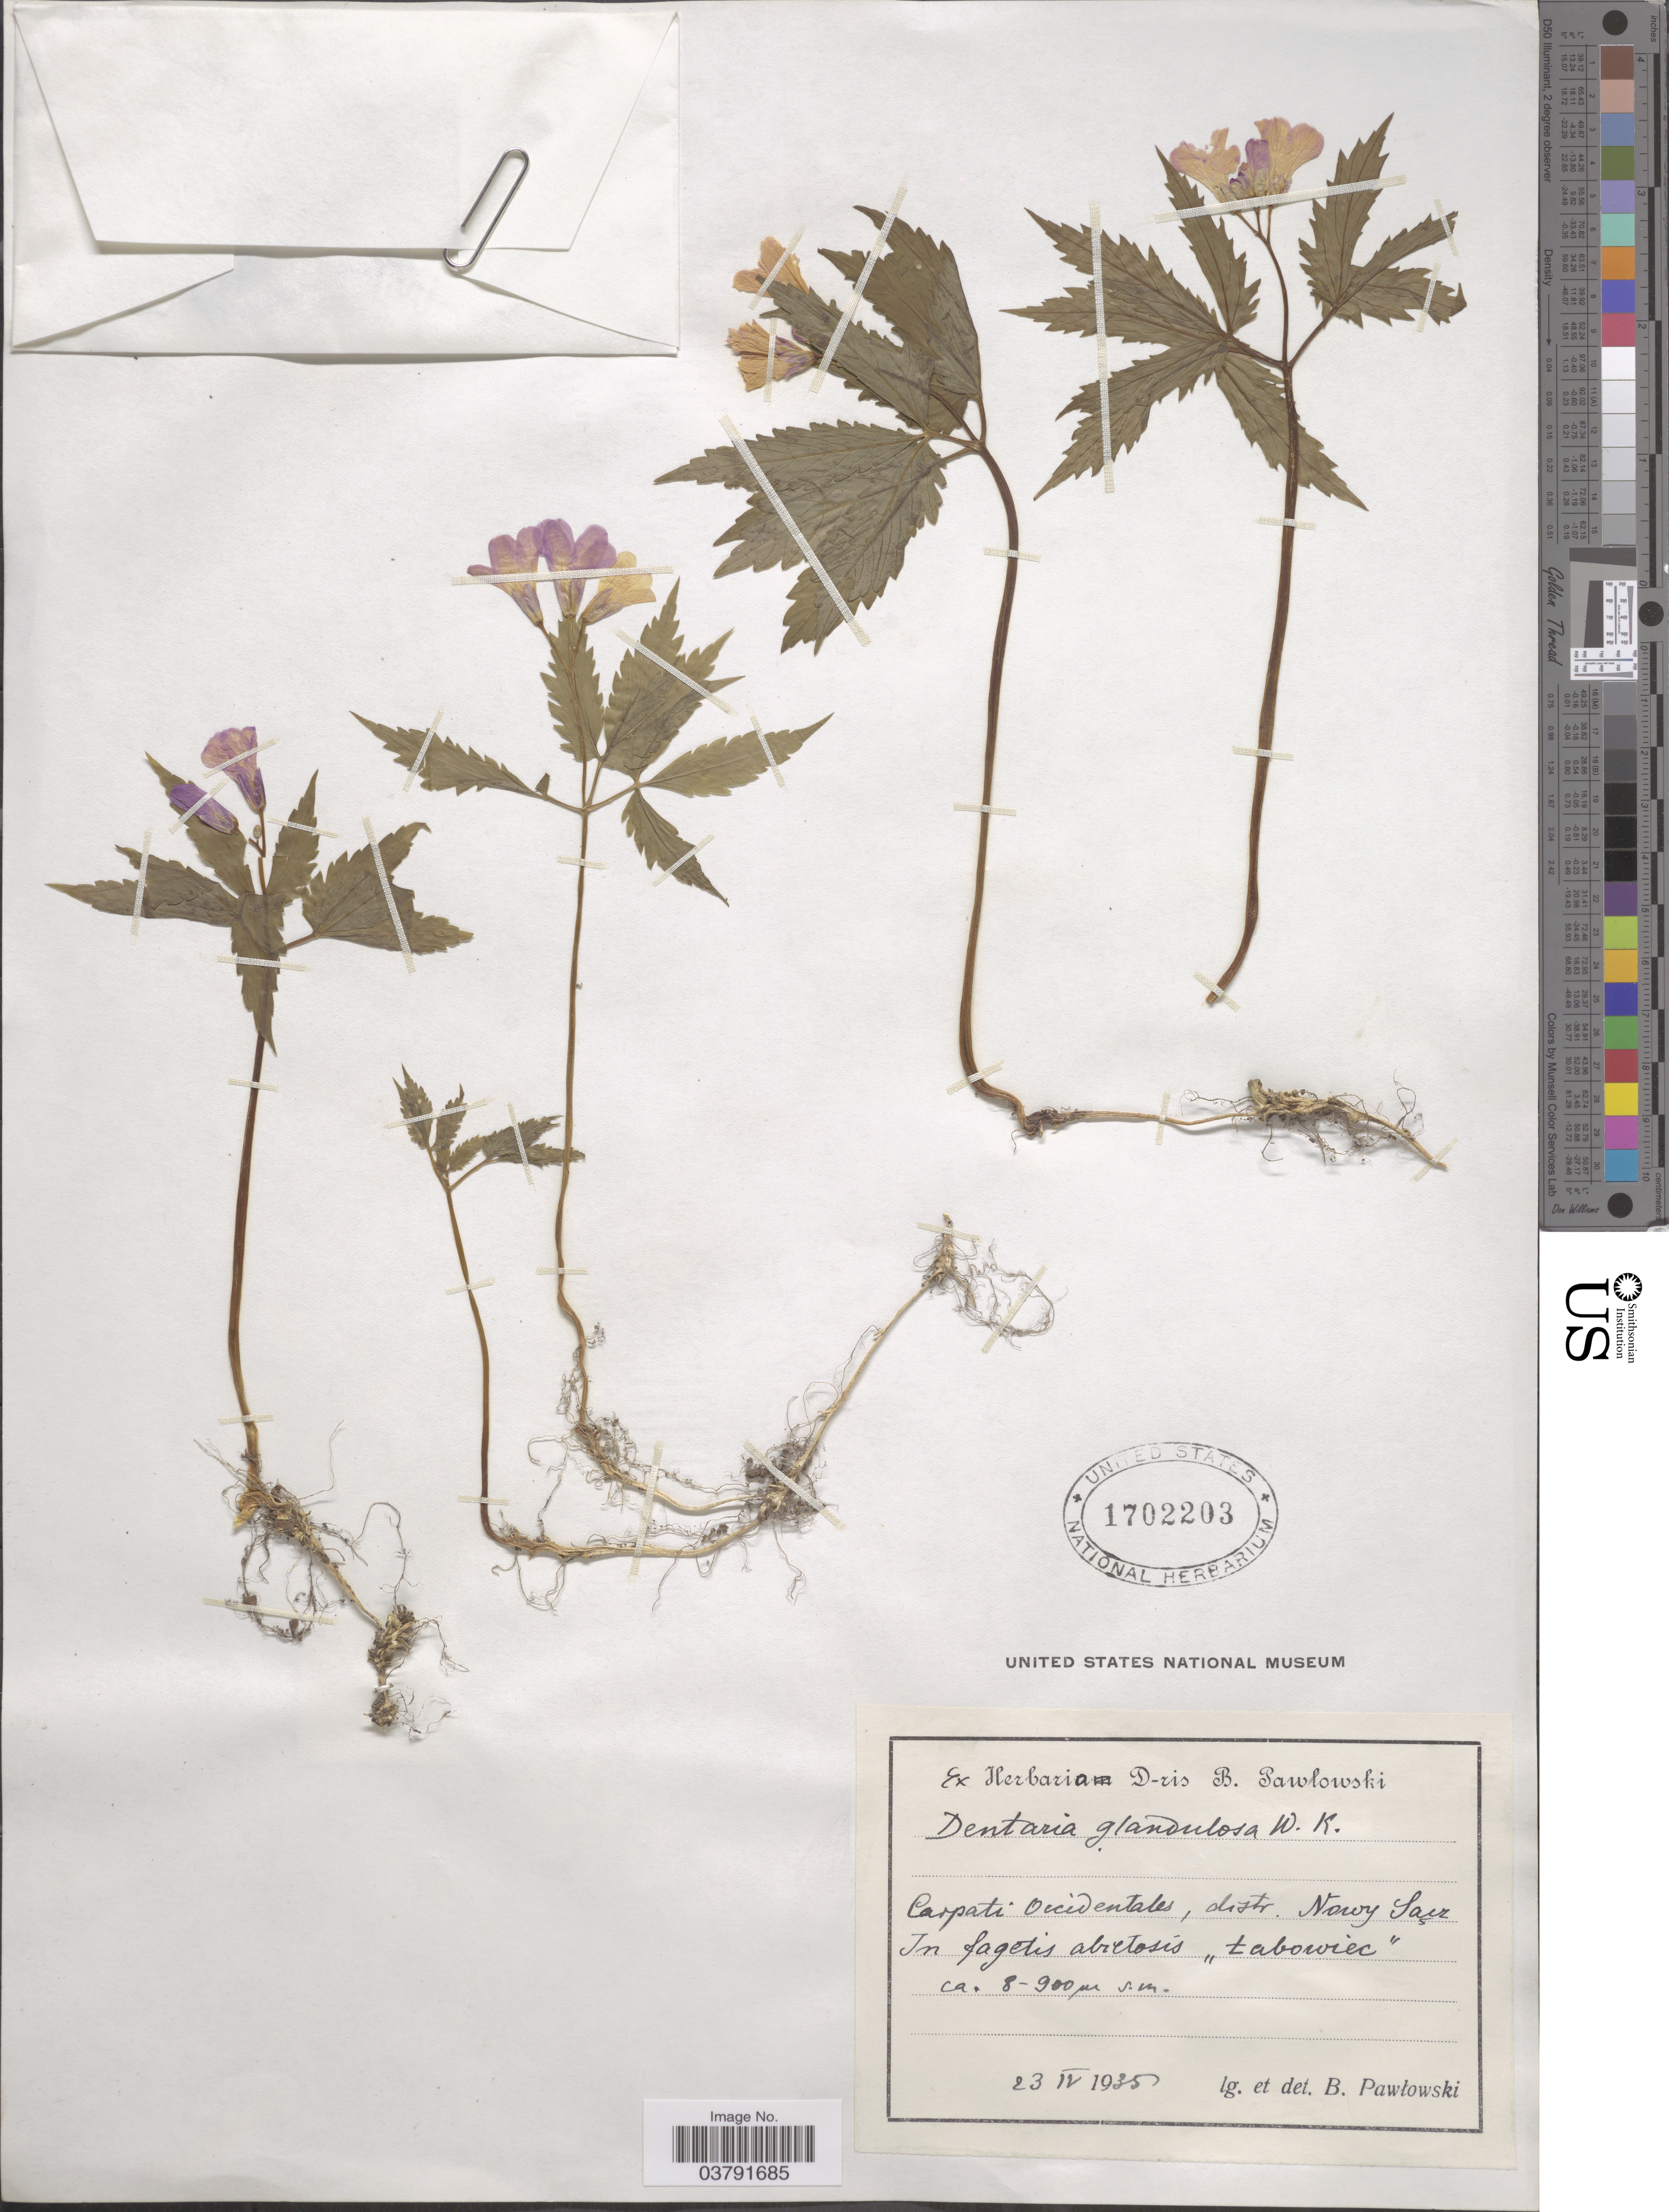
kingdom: Plantae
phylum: Tracheophyta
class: Magnoliopsida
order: Brassicales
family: Brassicaceae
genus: Dentaria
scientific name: Dentaria glandulosa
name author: Waldst. & Kit.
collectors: B. Pawlowski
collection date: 1935-04-23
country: Poland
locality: Carpati Occidentales, distr. Nowy Sacz In fagetos abirtosis "tabowec". [interpreted]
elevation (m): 800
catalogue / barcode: US 1702203